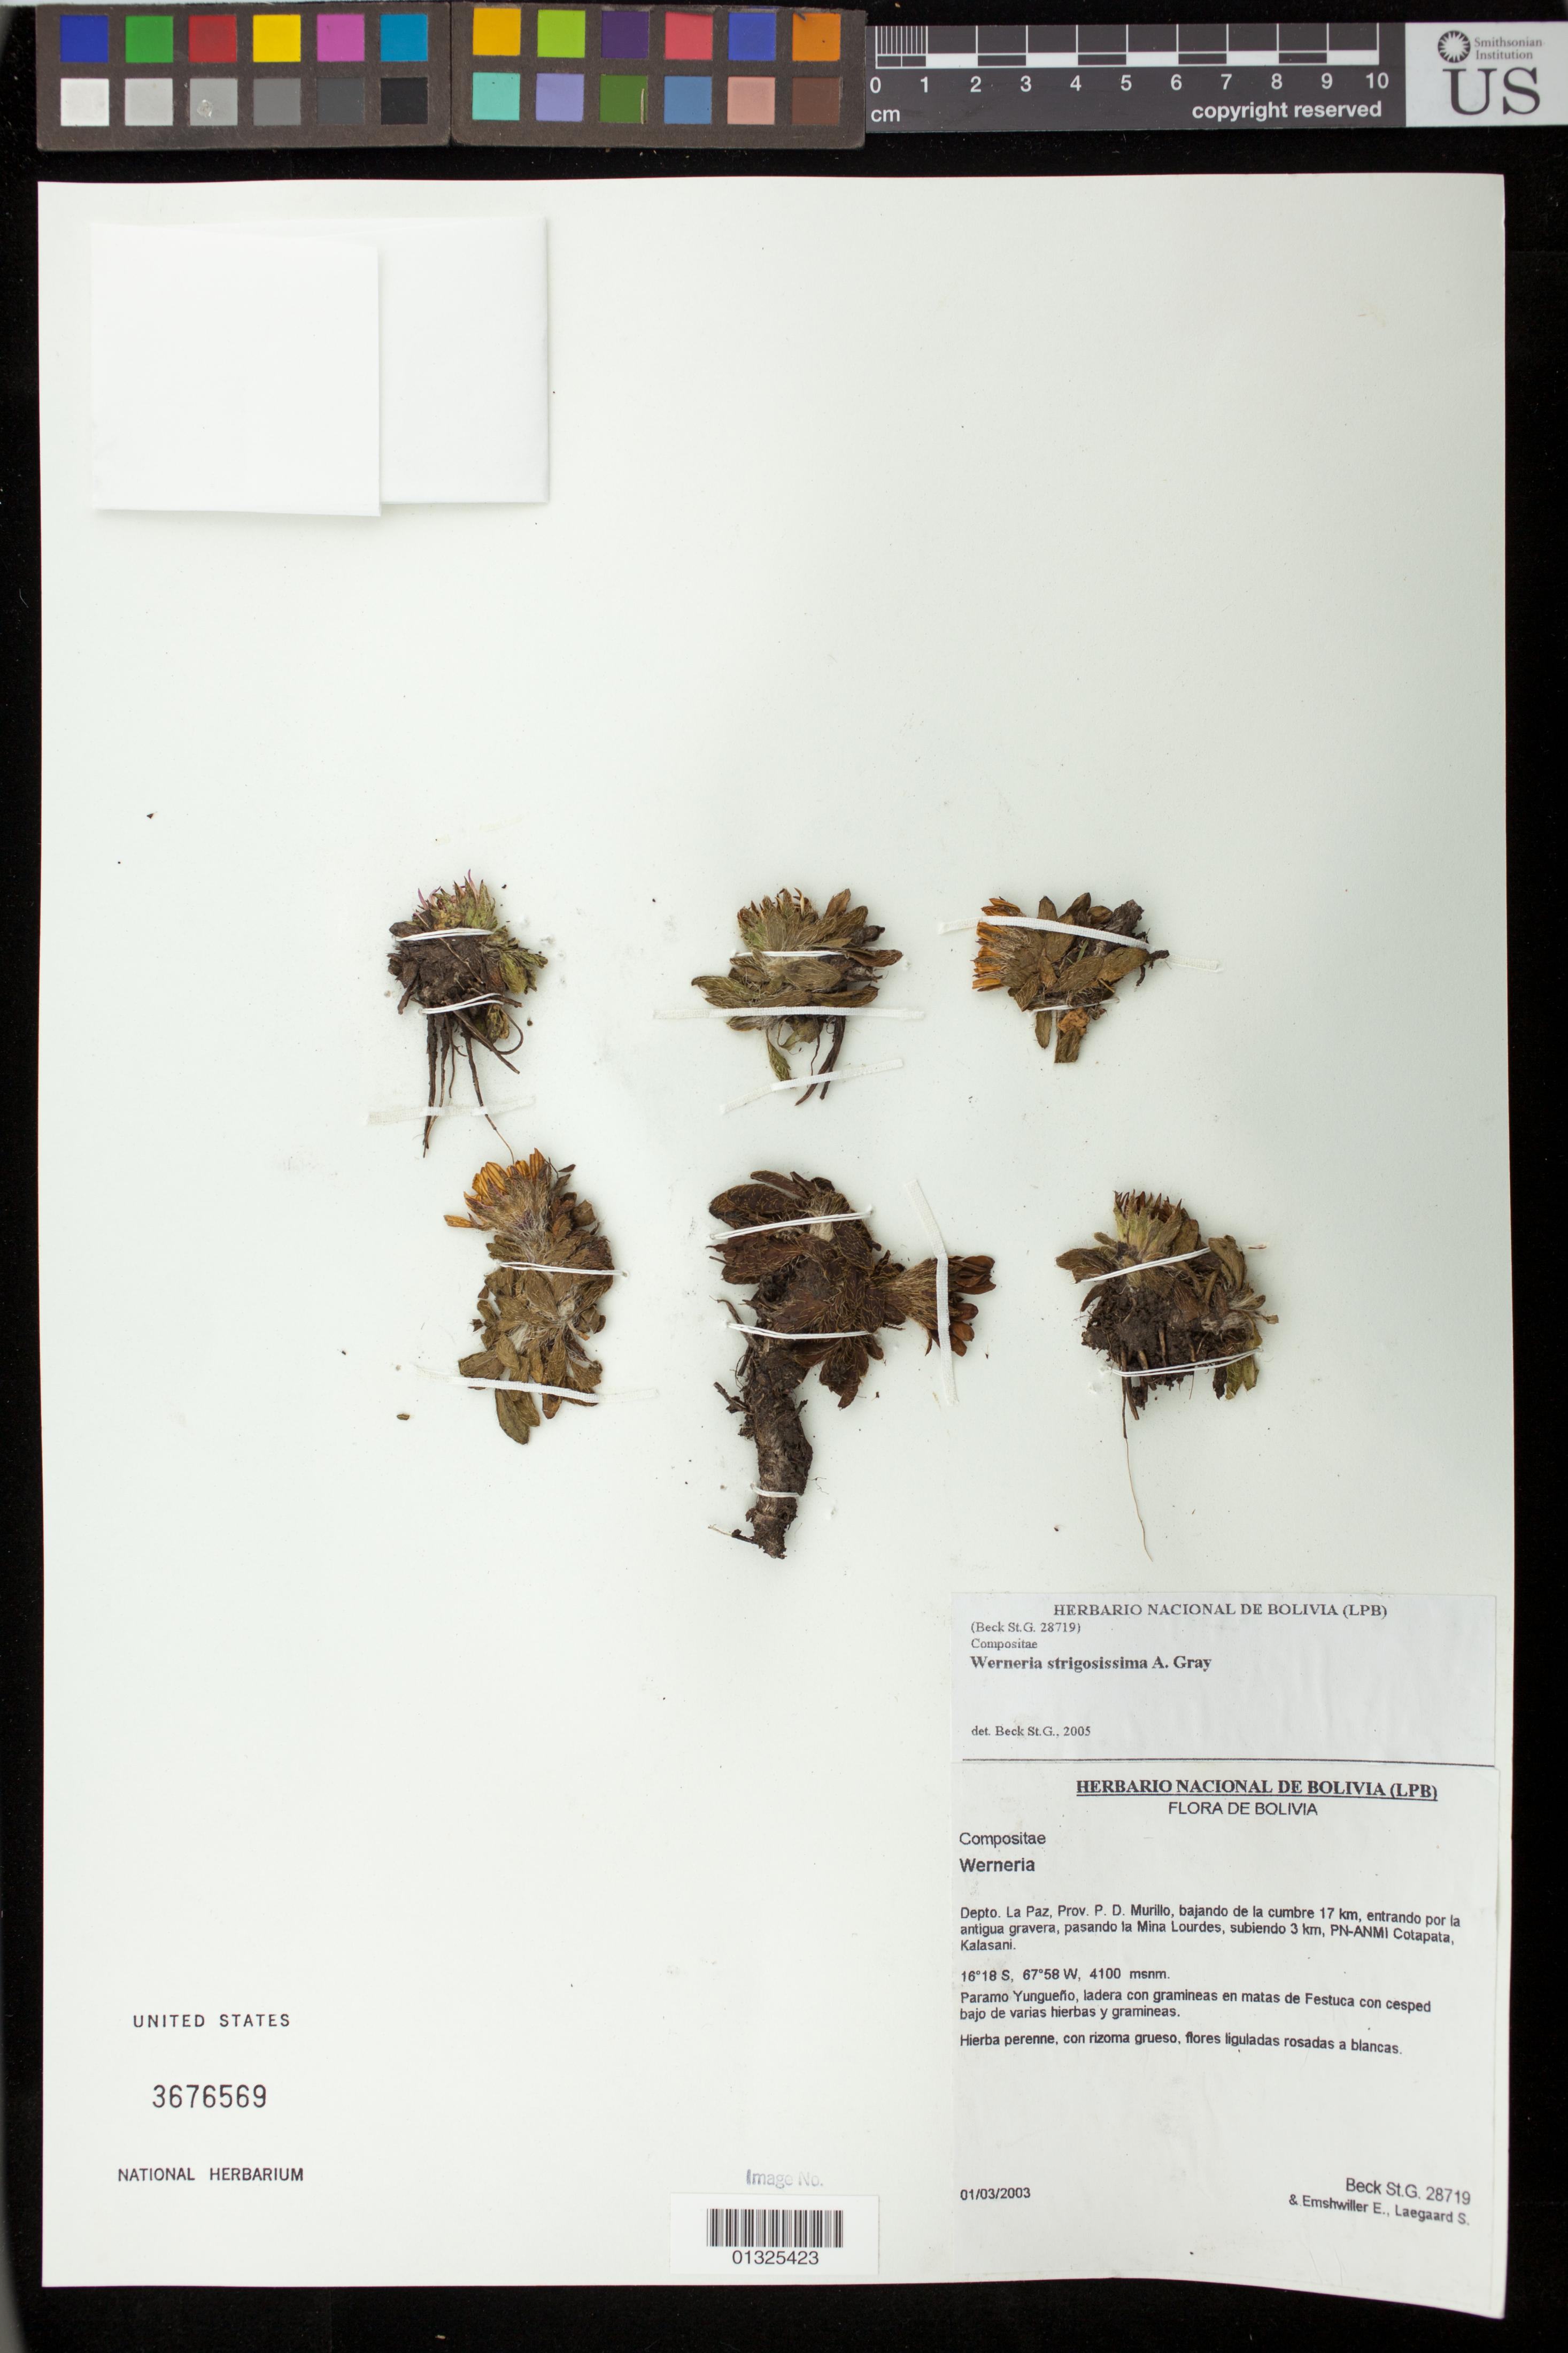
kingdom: Plantae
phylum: Tracheophyta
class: Magnoliopsida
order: Asterales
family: Asteraceae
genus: Werneria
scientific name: Werneria strigosissima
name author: A. Gray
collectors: S. G. Beck, E. Emshwiller & Laegaard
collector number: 28719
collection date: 2003-03-01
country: Bolivia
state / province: La Paz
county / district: P.D. Murillo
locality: Kalasani, bajando de la cumbre 17 km, entrando por la anttigua gravera, pasando la Mino Lourdes, subiendo 3 km, PN-ANMI Cotapata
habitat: Paramo Yongueno, ladera con gramineas en matas de Festuca con cesped bajo de varias heerbas y gramineas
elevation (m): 4150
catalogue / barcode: US 3676569